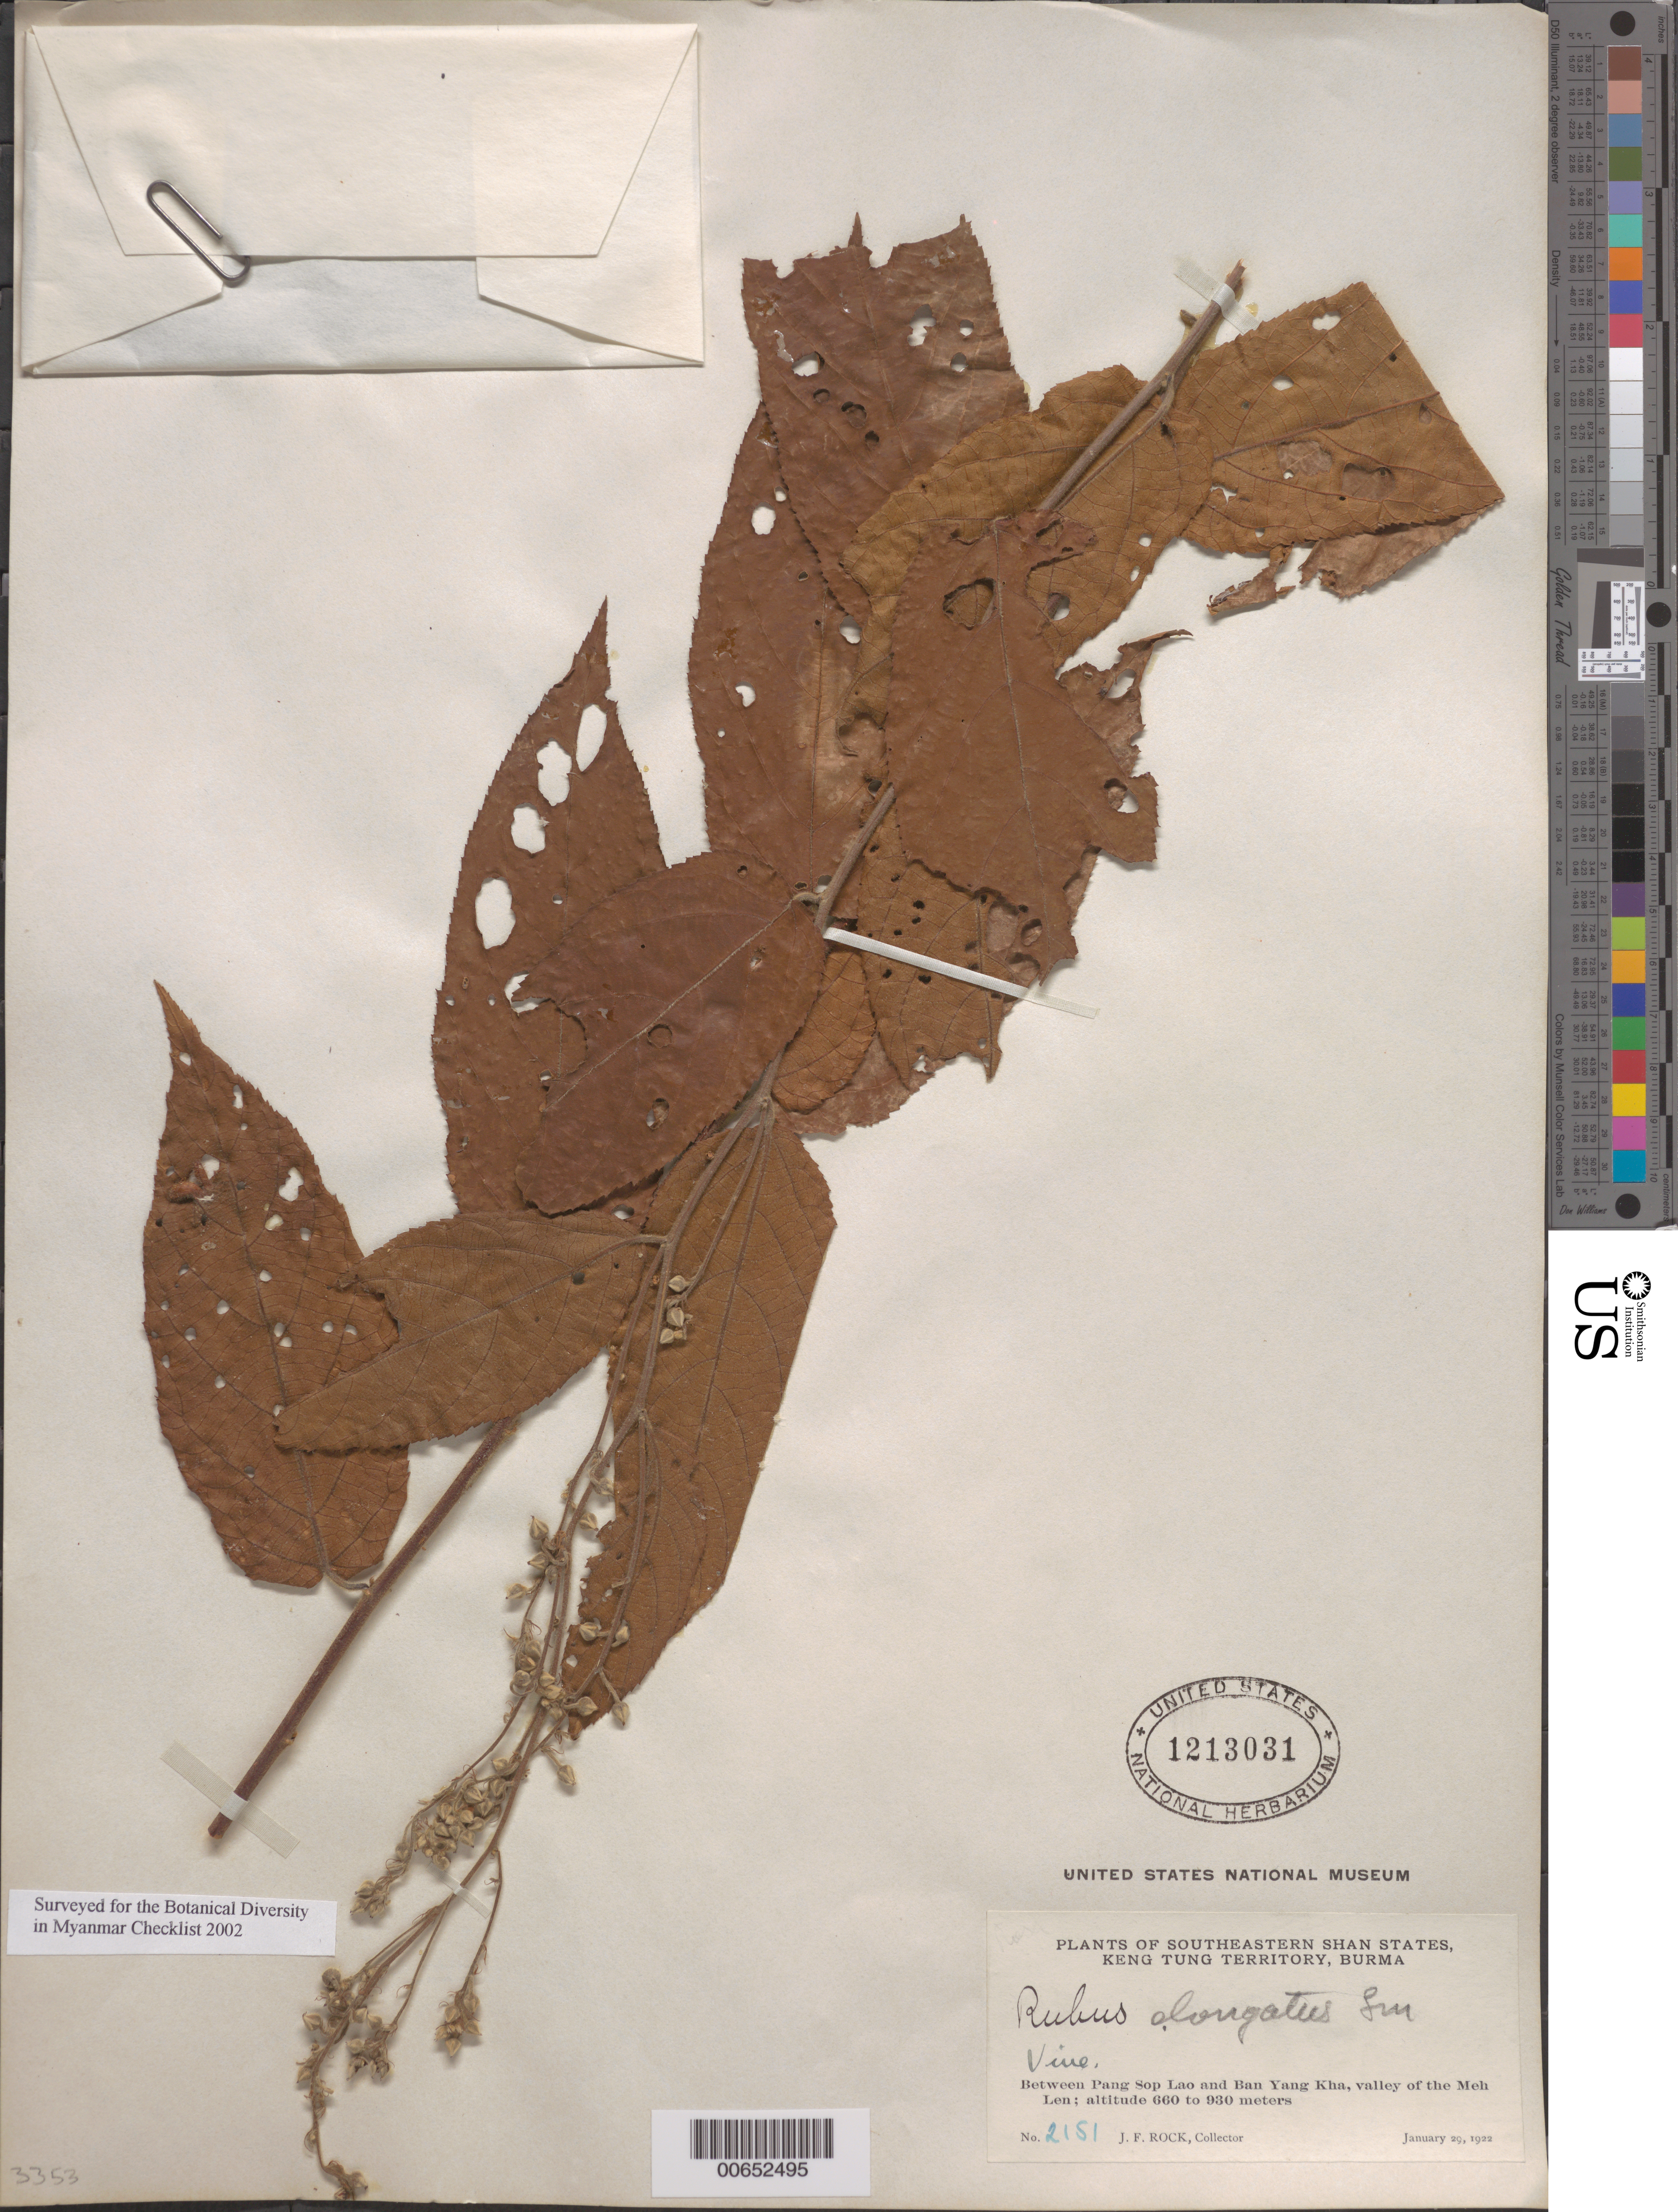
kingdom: Plantae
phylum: Tracheophyta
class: Magnoliopsida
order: Rosales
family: Rosaceae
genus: Rubus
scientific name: Rubus elongatus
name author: Sm.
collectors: J. F. Rock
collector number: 2151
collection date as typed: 29 Jan 1922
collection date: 1922-01-29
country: Myanmar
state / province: Shan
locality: Keng Tung Territory, between Pang Sop Lao and Ban Yang Kha, valley of the Meh Len.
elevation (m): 660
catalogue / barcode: US 1213031